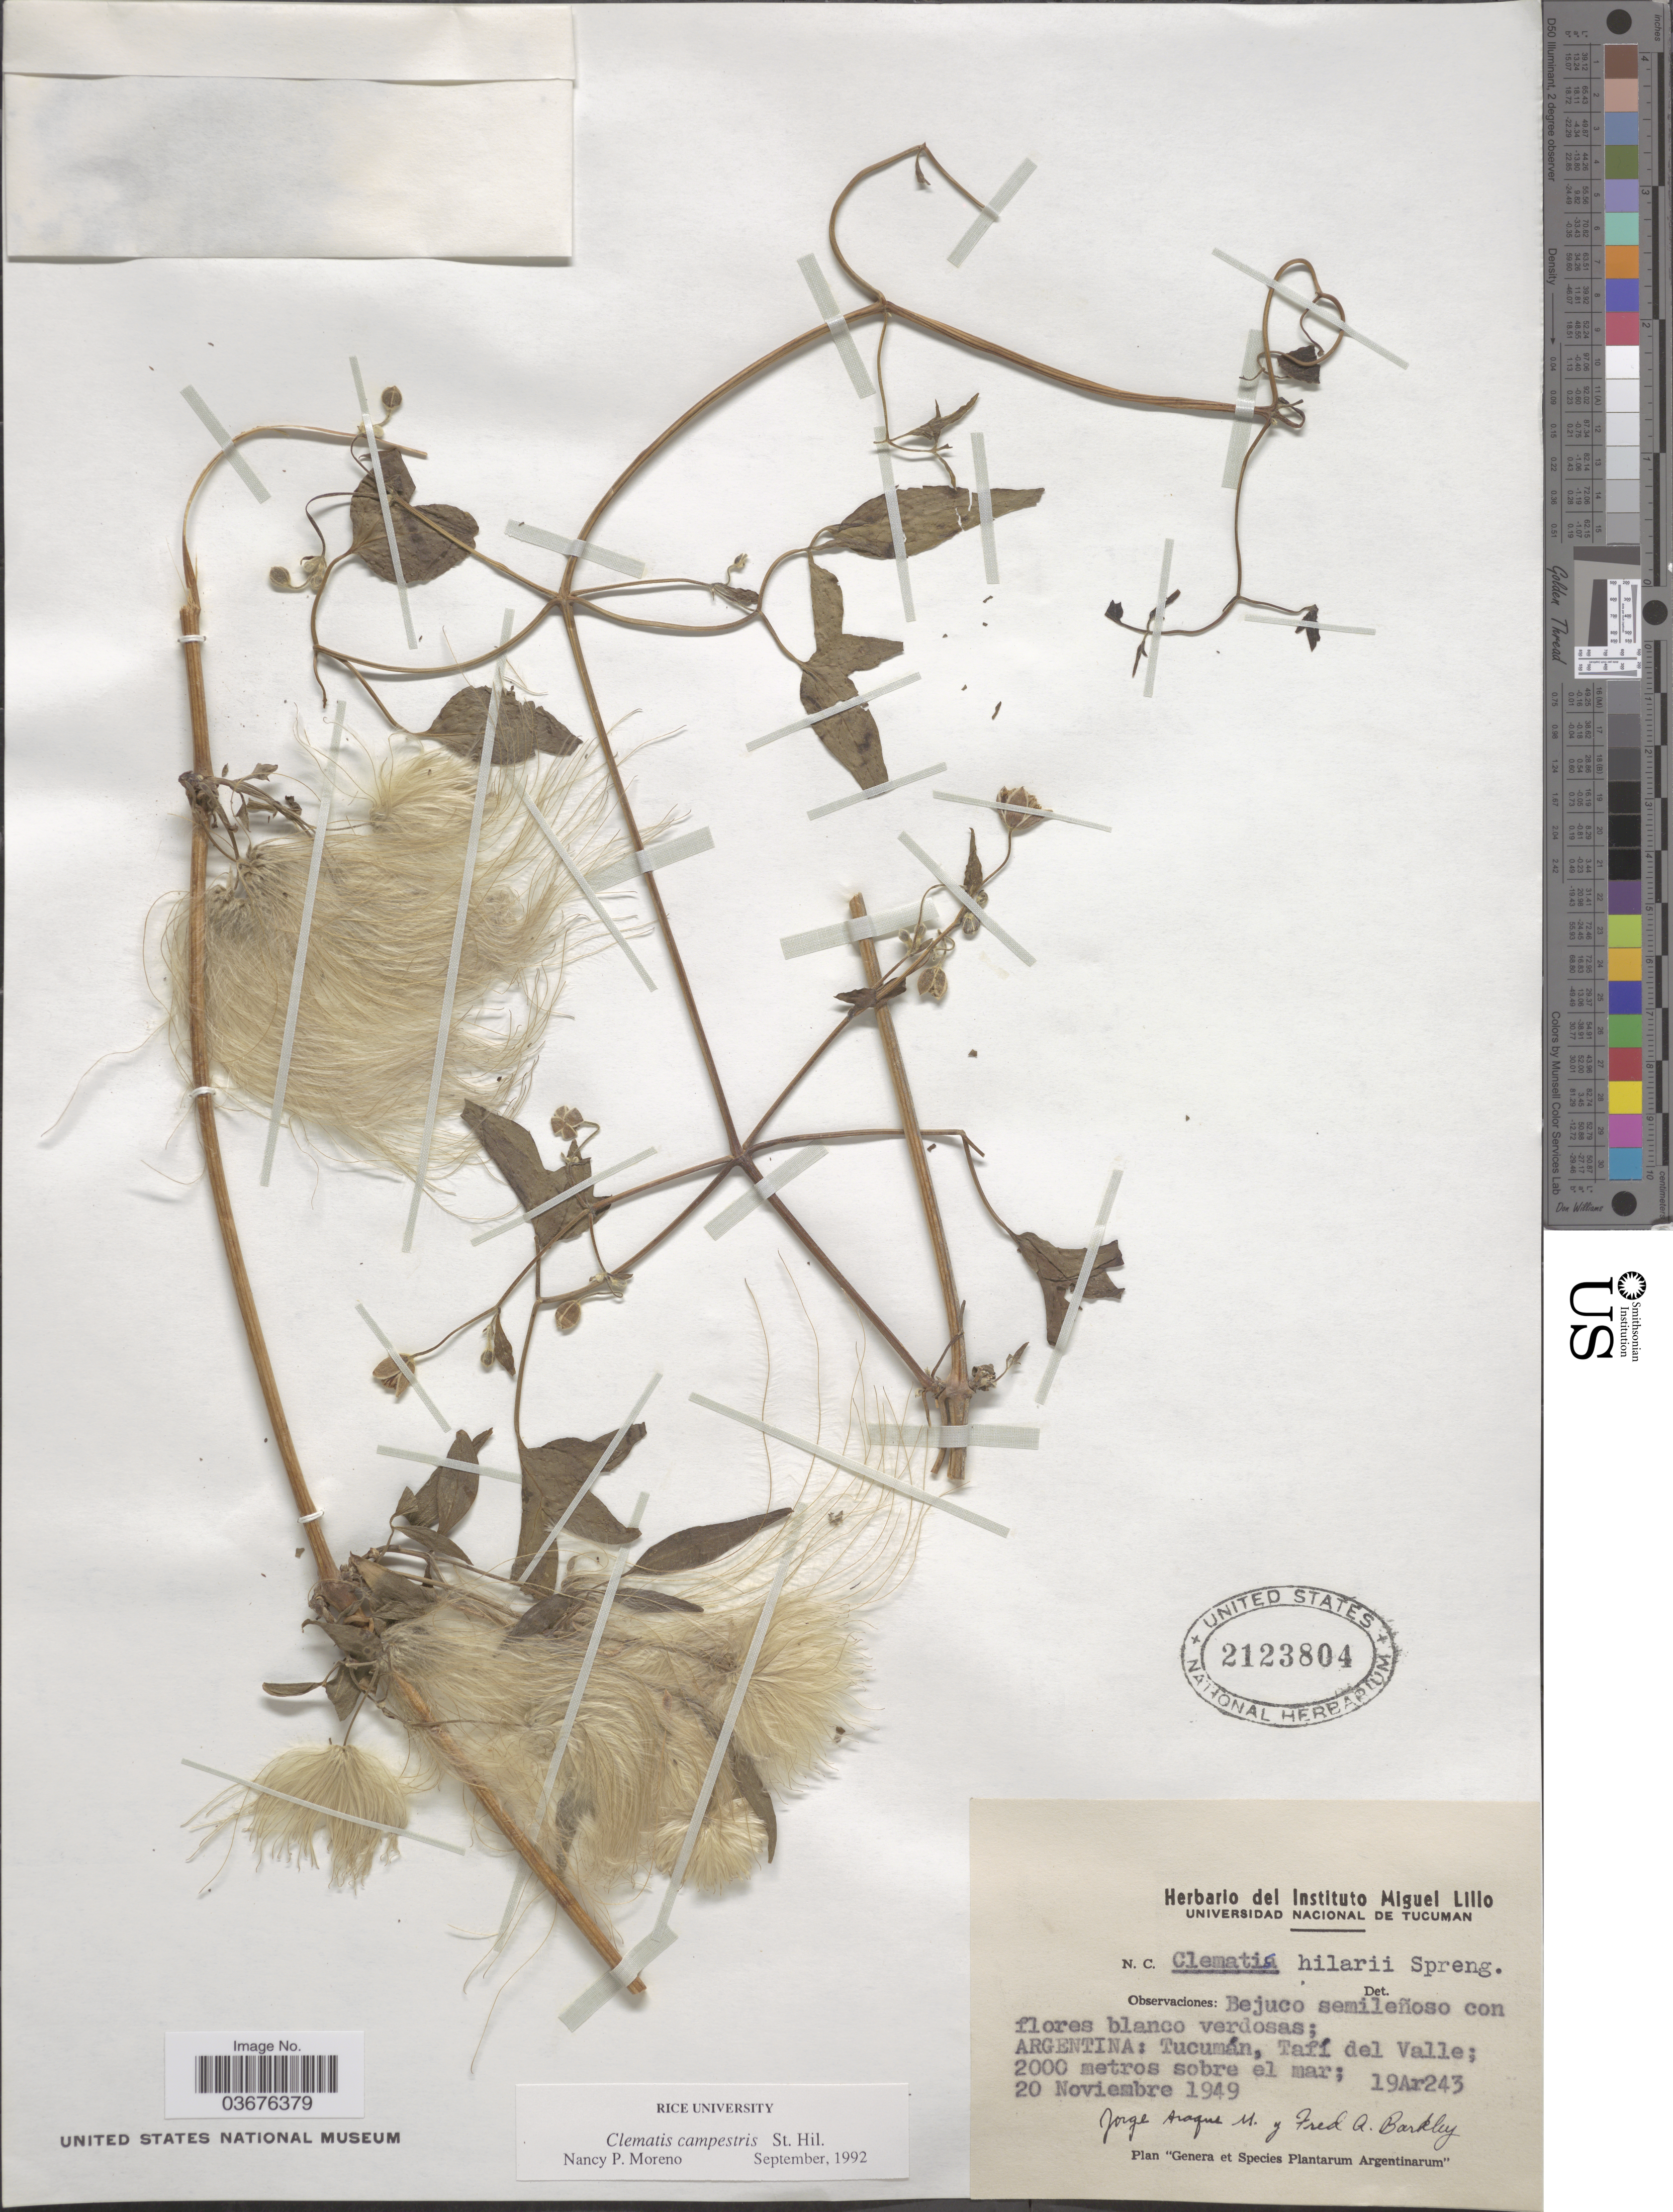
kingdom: Plantae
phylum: Tracheophyta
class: Magnoliopsida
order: Ranunculales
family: Ranunculaceae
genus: Clematis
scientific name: Clematis campestris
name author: A. St.-Hil.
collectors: J. Araque Molina & F. A. Barkley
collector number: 19Ar243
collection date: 1949-11-20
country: Argentina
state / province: Tucuman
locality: Tafí del Valle.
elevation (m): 2000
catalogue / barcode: US 2123804